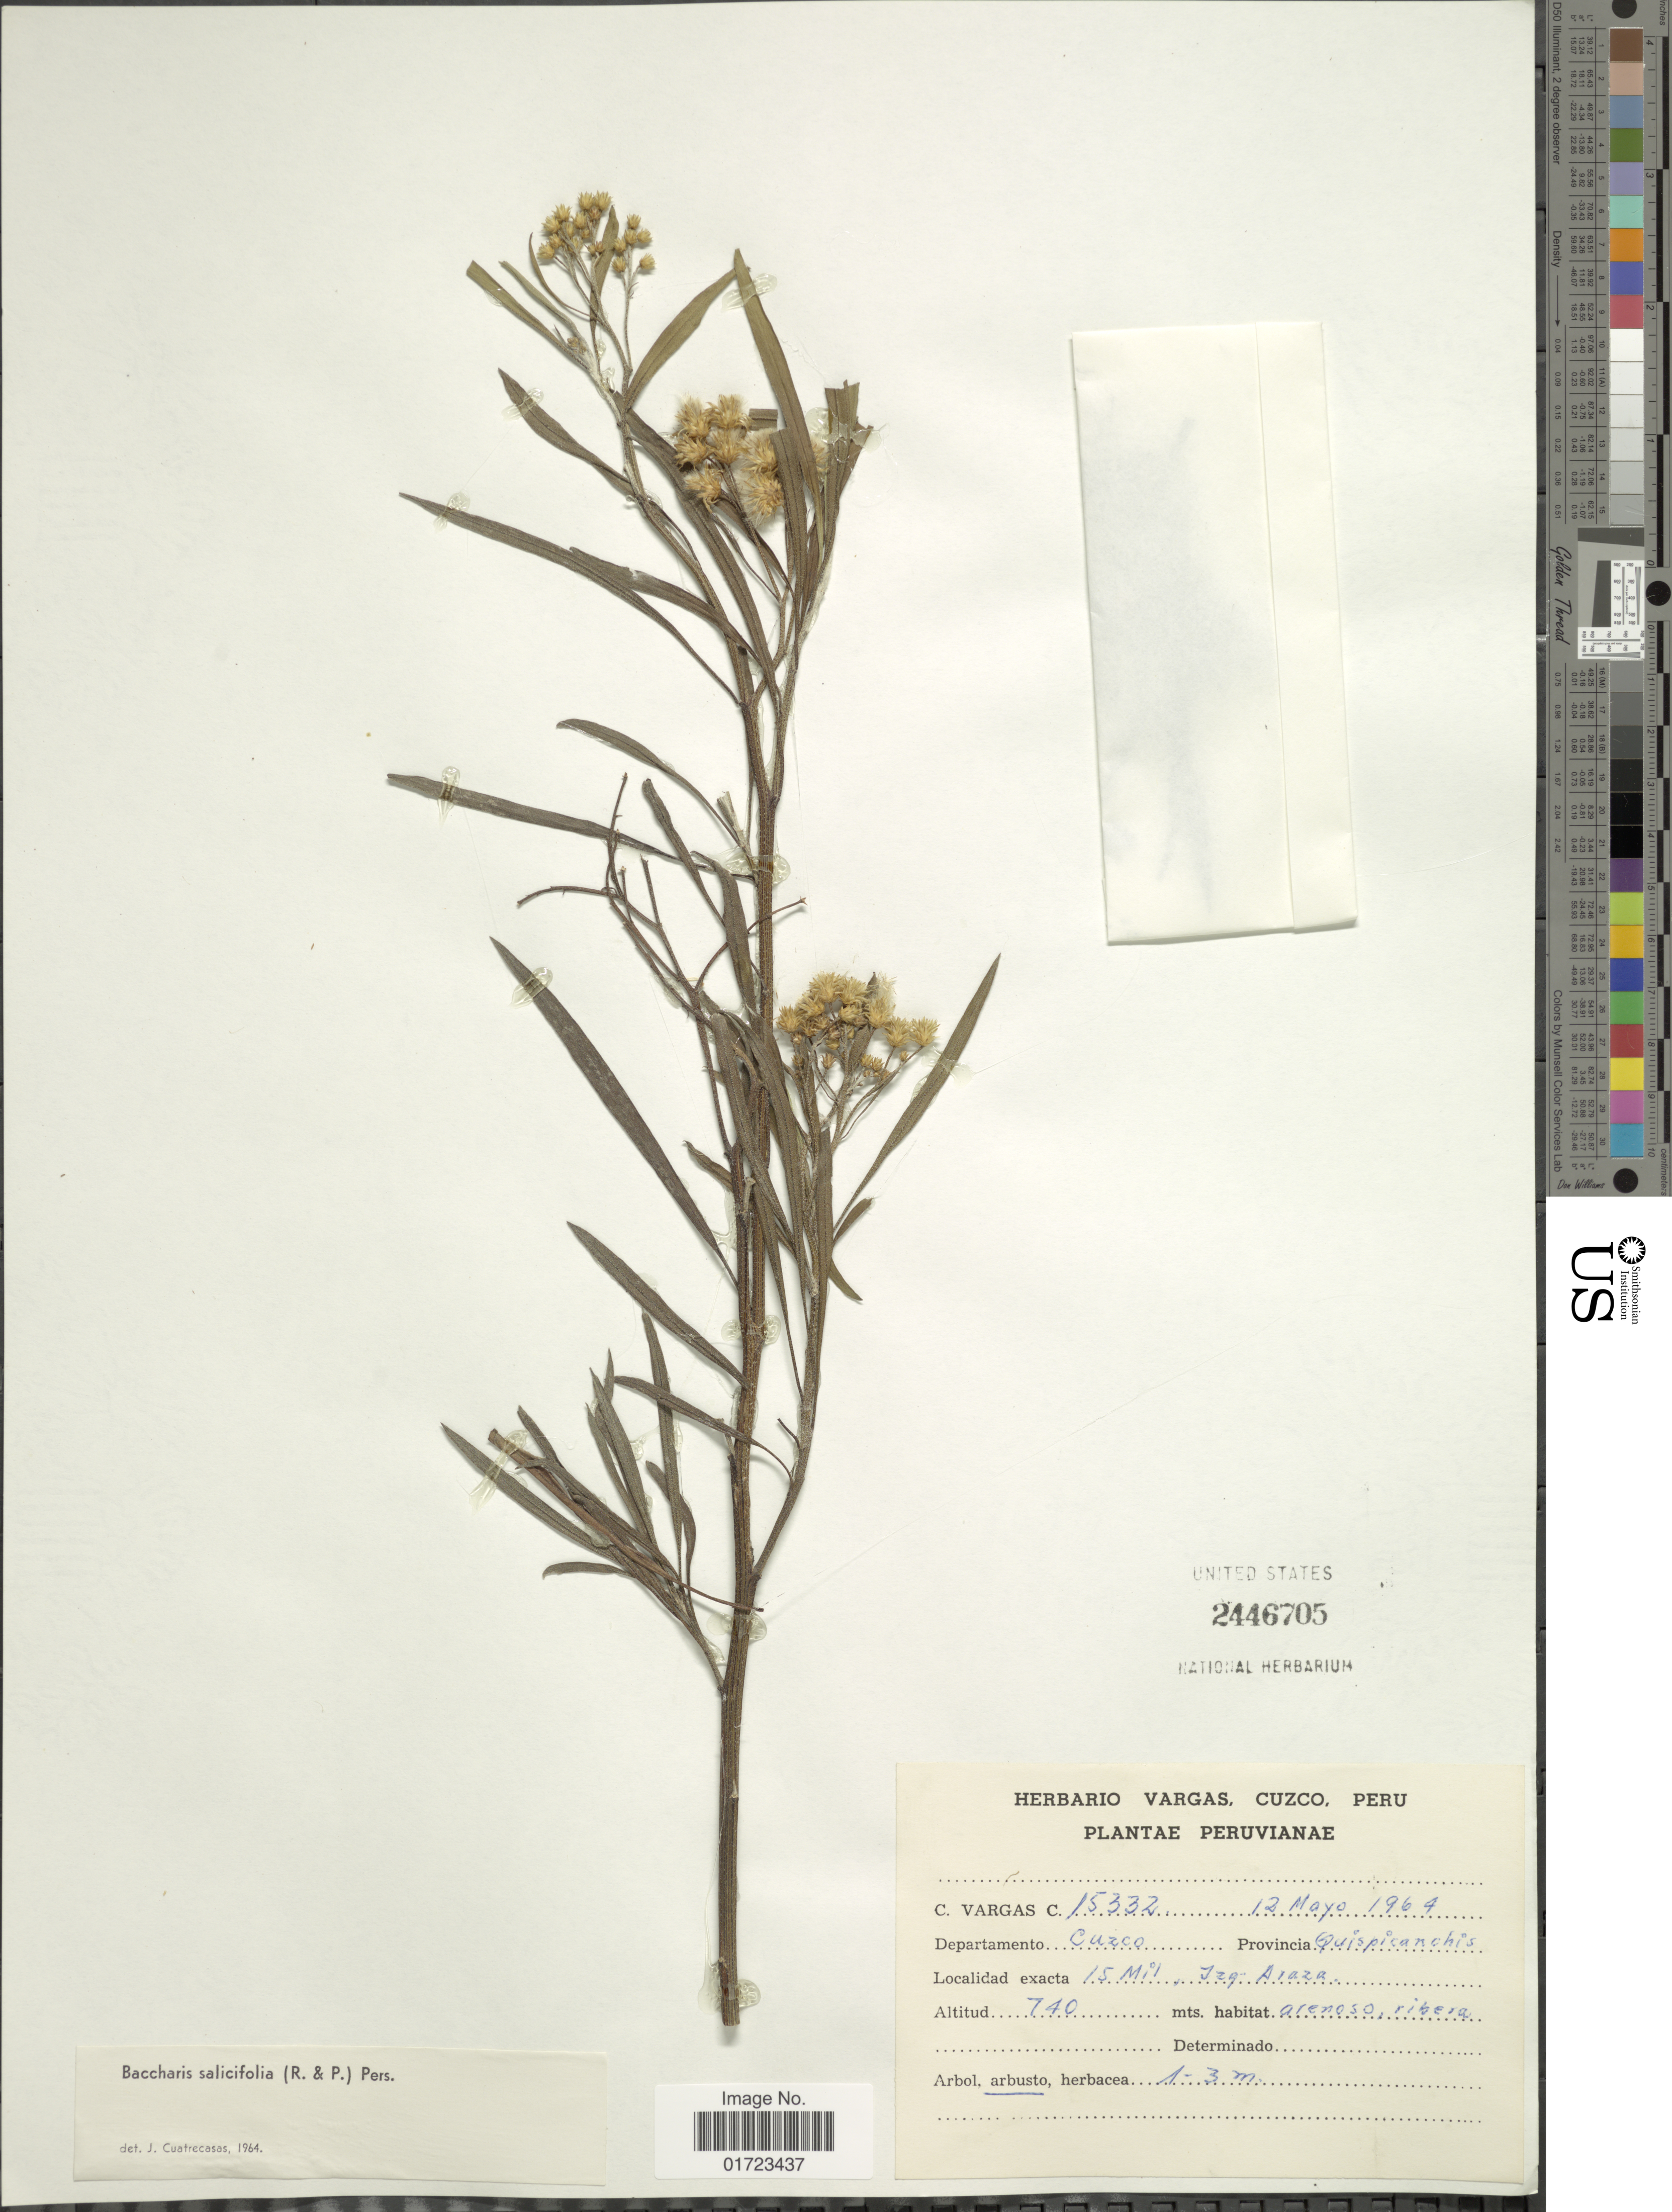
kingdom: Plantae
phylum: Tracheophyta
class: Magnoliopsida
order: Asterales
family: Asteraceae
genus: Baccharis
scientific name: Baccharis salicifolia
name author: (Ruiz & Pav.) Pers.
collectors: C. Vargas Calderón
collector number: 15332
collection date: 1964-05-12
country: Peru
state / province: Cusco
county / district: Quispicanchis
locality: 15 Mil Izq Aiza.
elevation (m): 740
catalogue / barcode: US 2446705